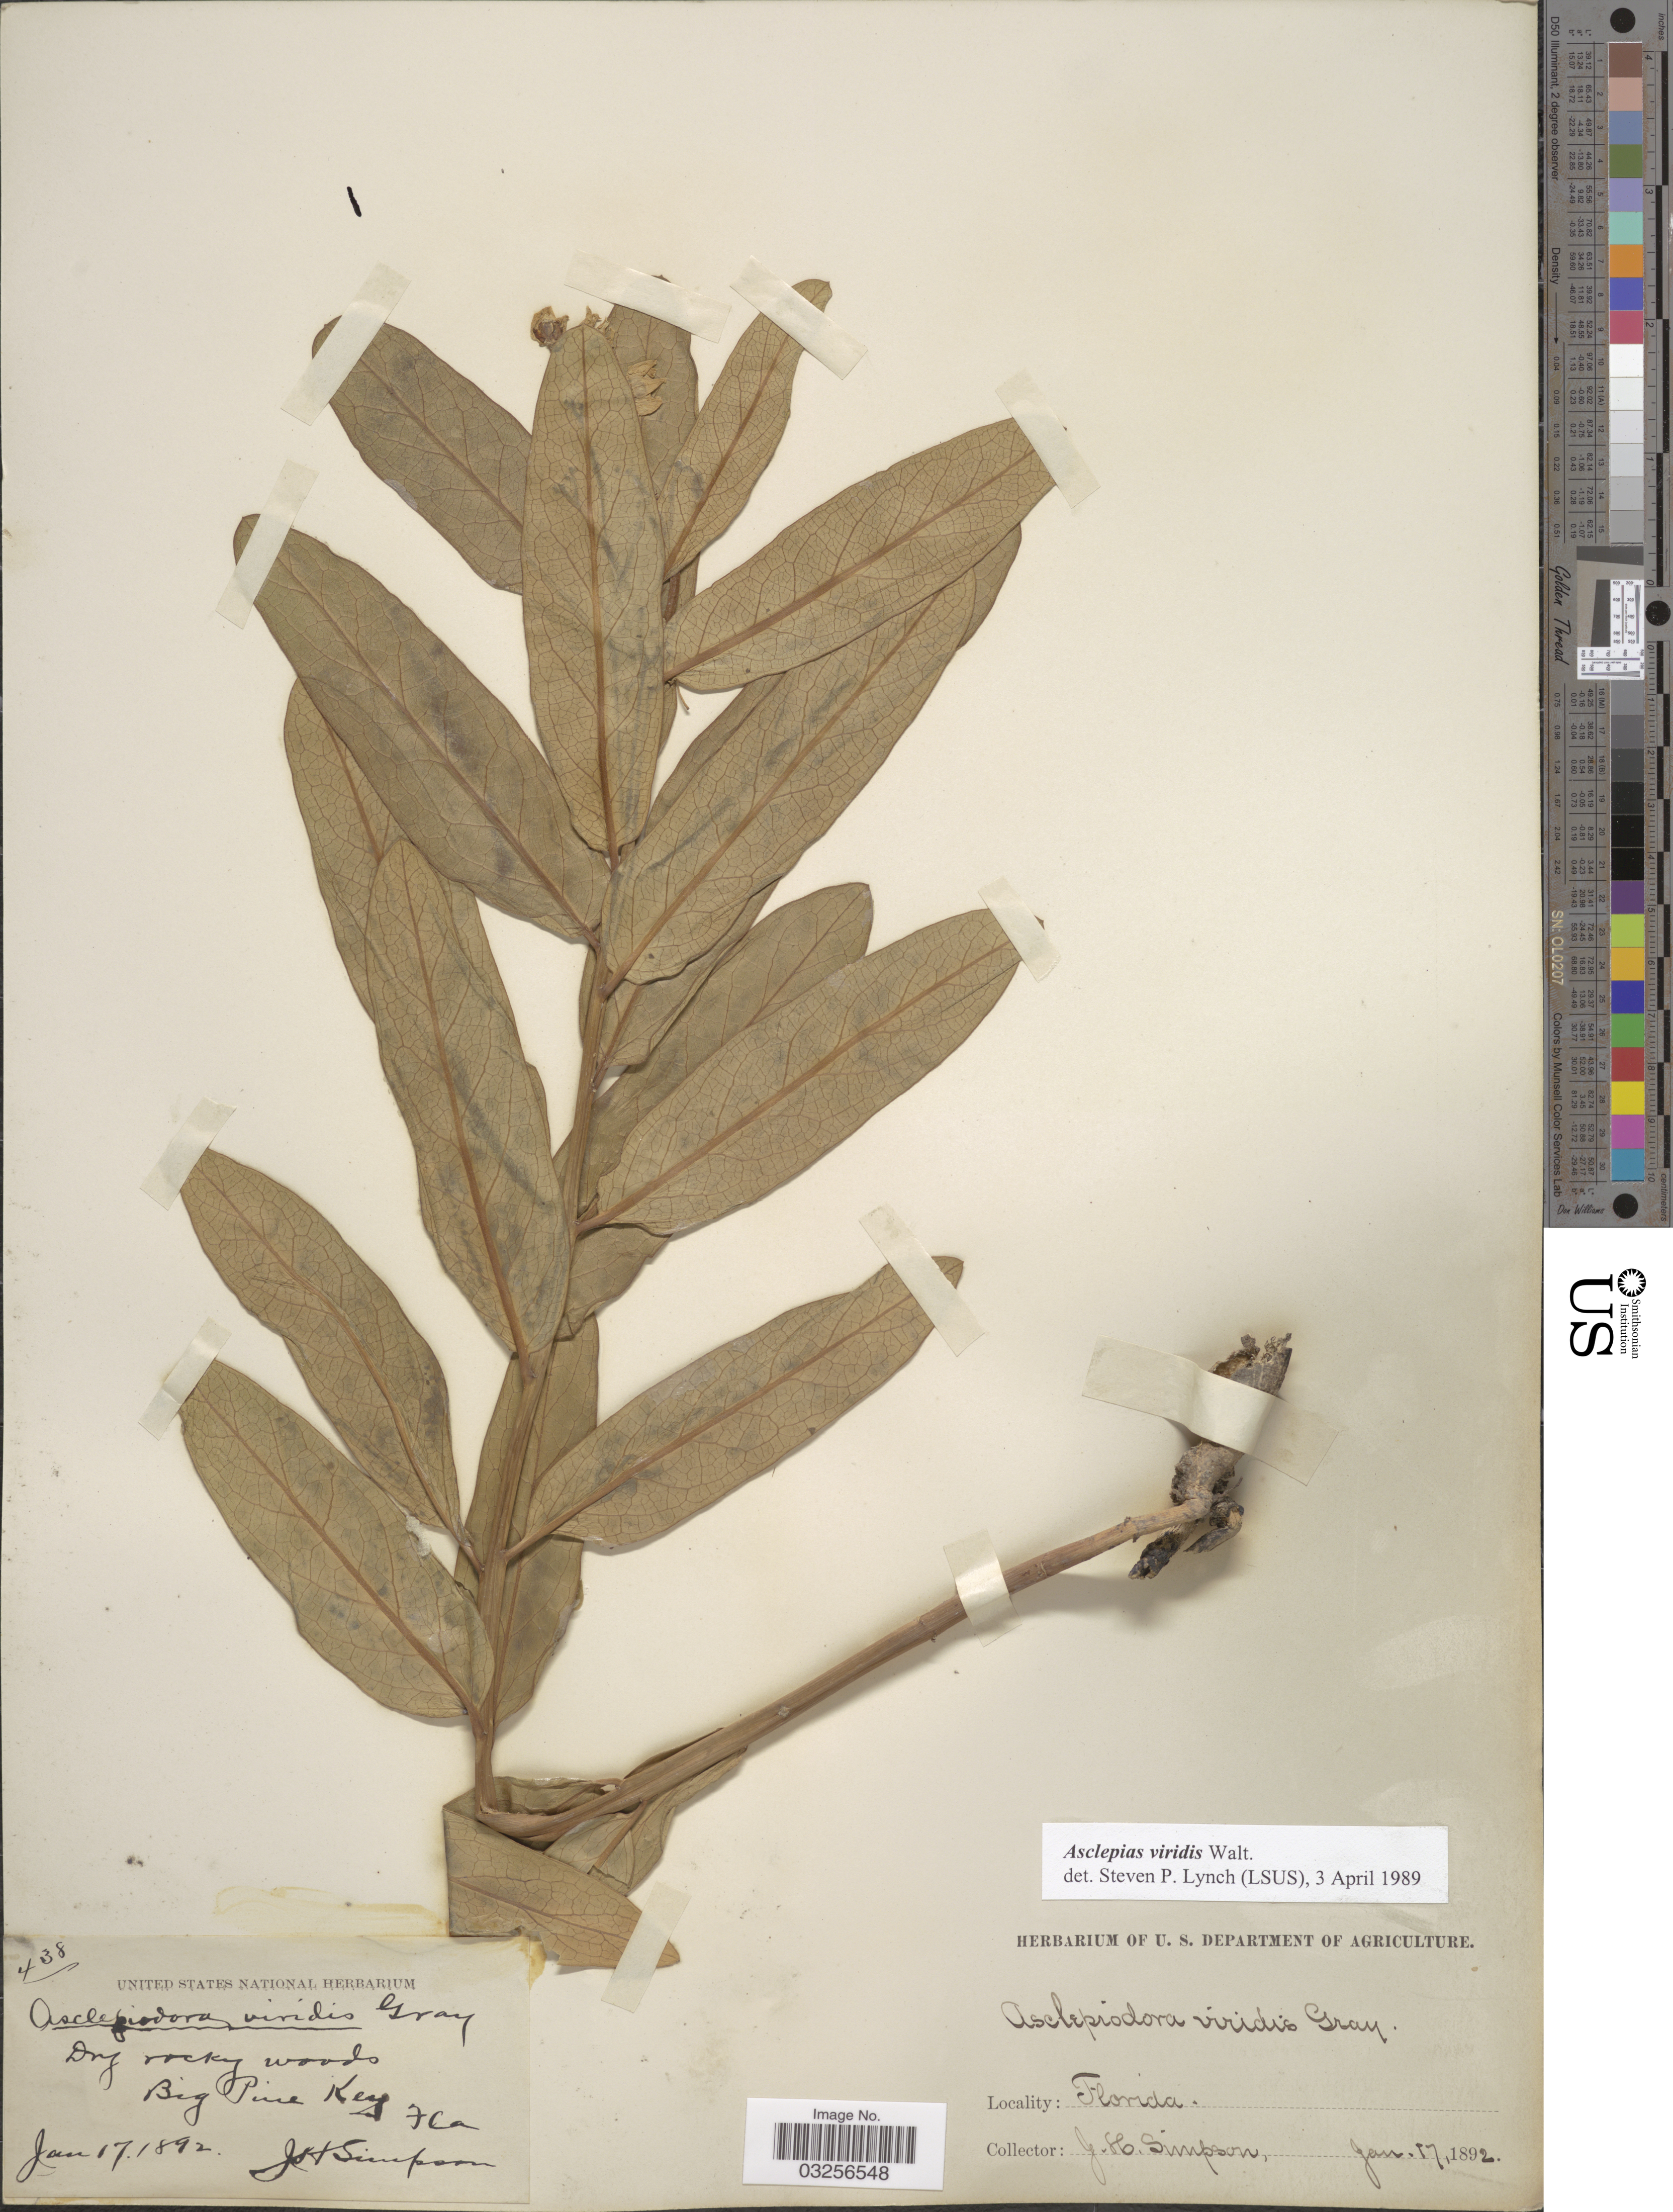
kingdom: Plantae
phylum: Tracheophyta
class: Magnoliopsida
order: Gentianales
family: Apocynaceae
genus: Asclepias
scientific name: Asclepias viridis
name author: Walter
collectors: J. H. Simpson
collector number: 438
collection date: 1892-01-17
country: United States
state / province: Florida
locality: Big Pine Key Fla.